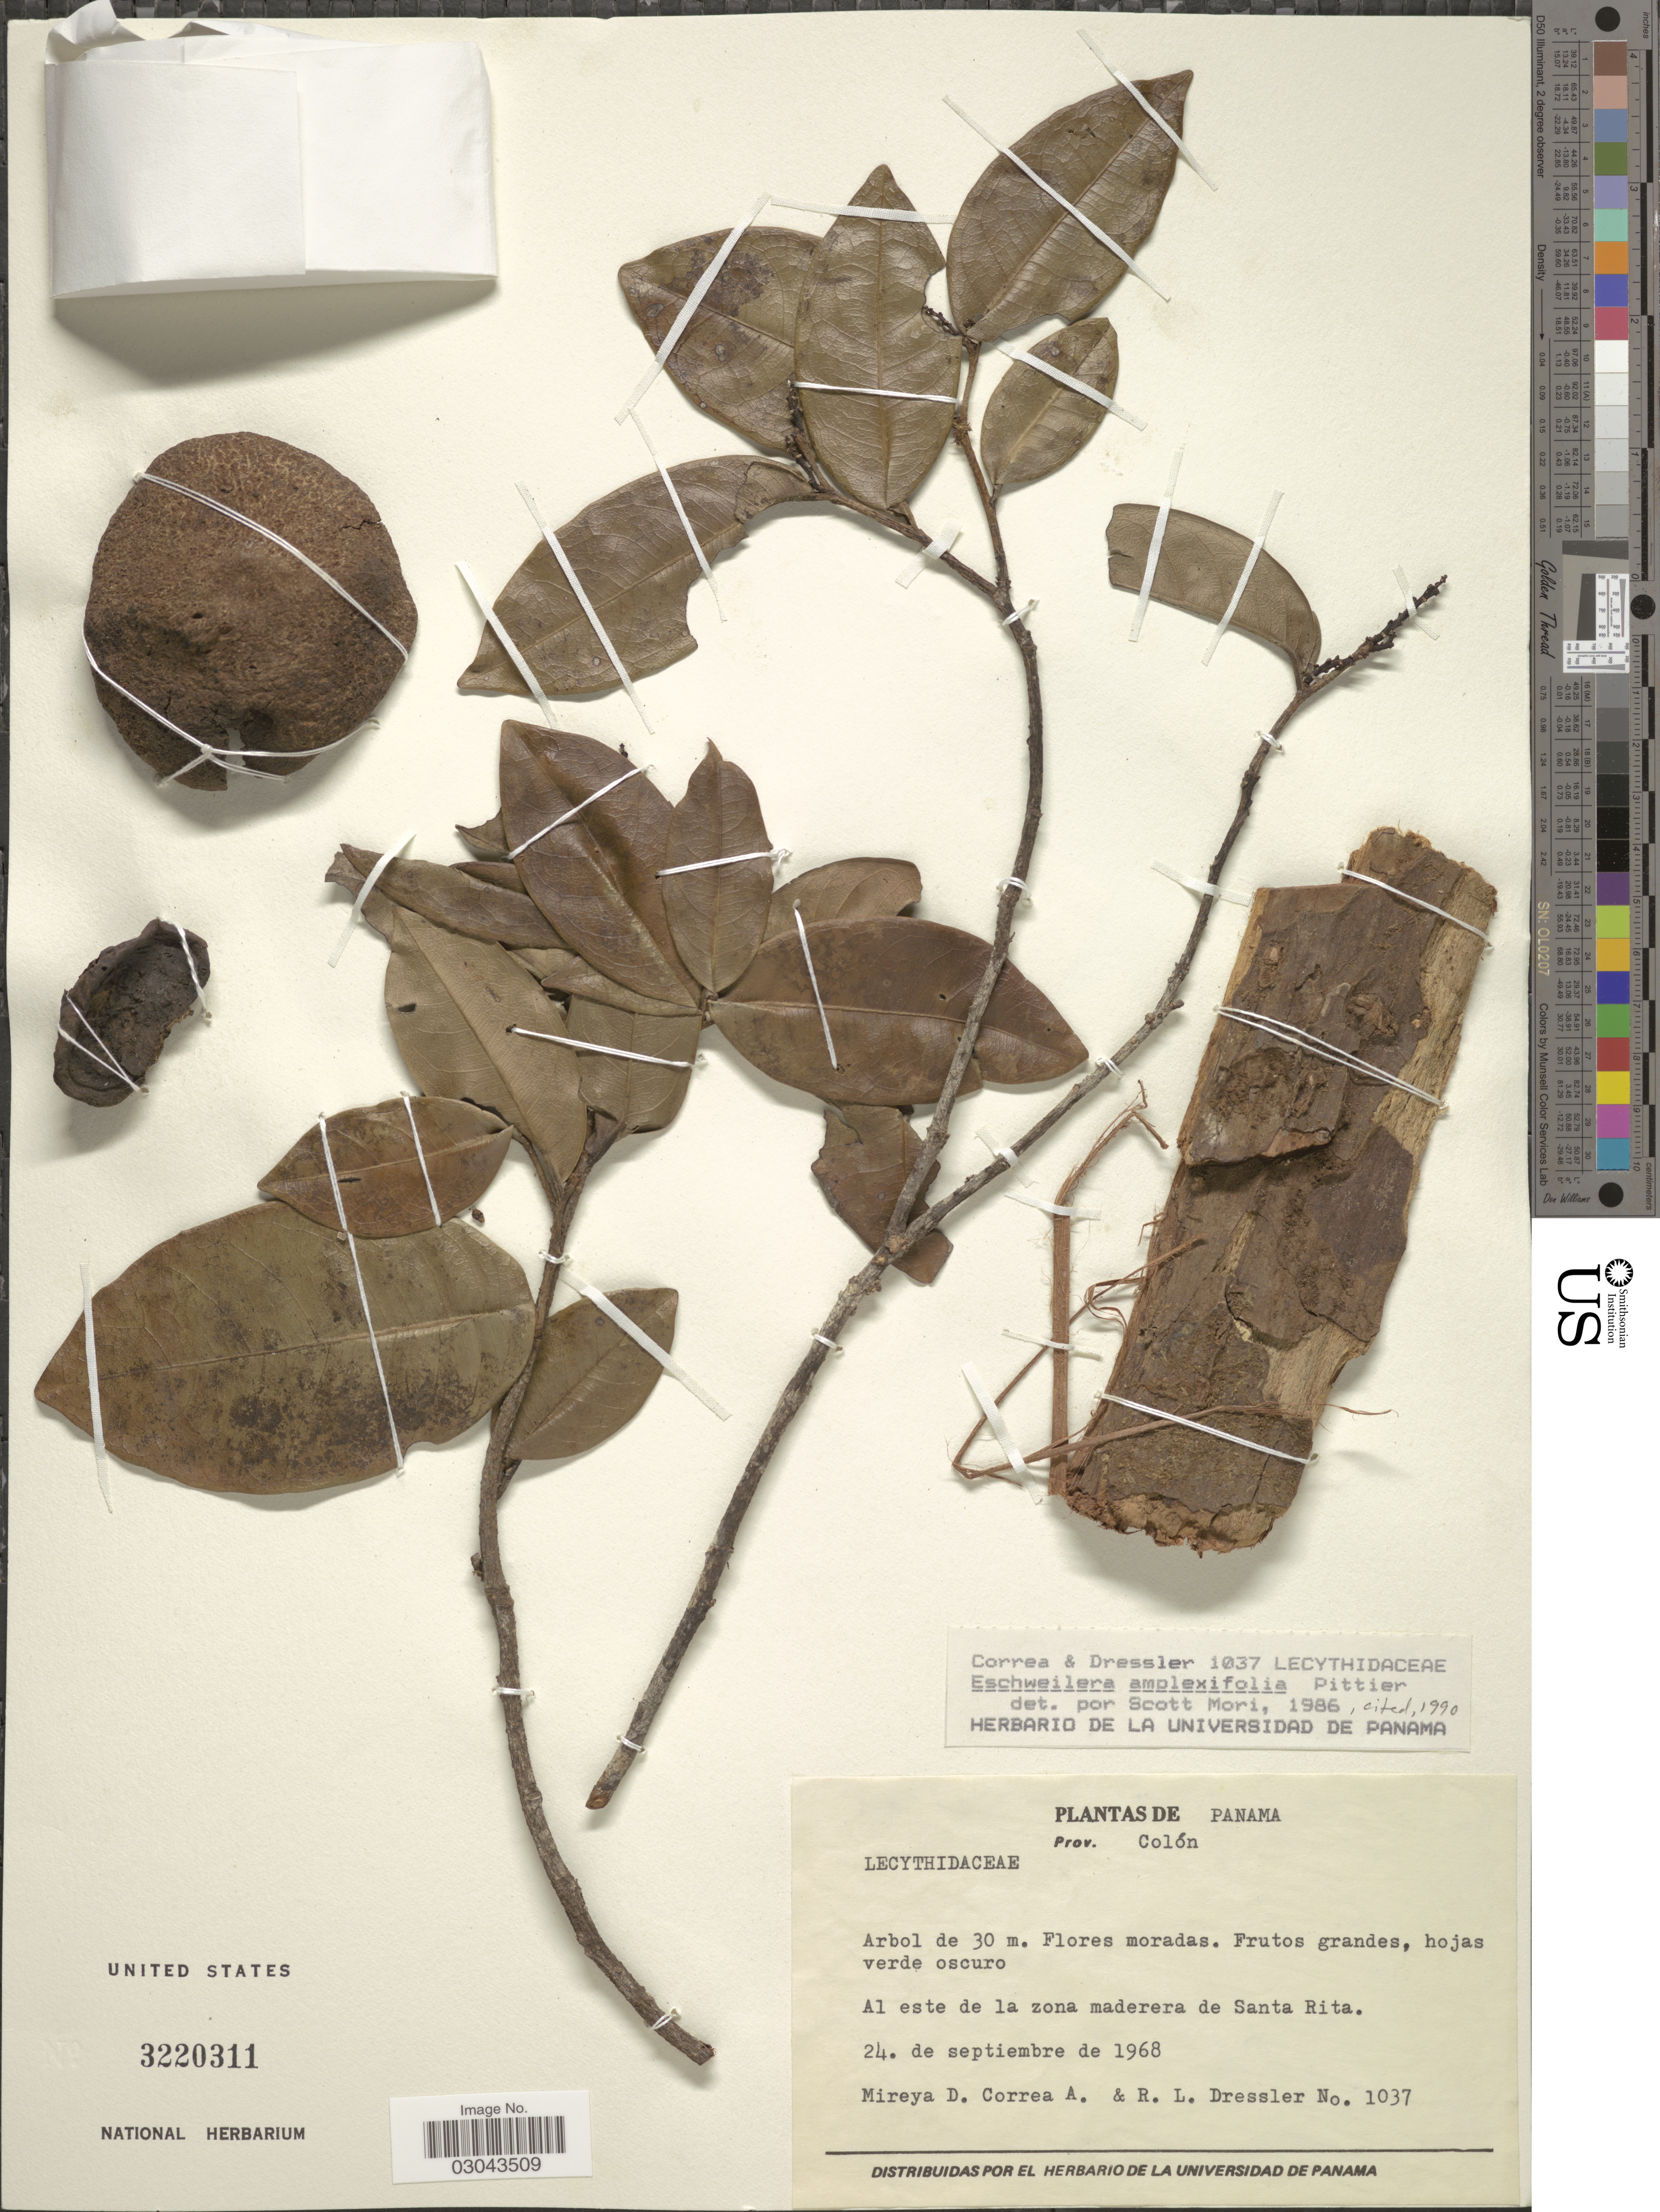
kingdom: Plantae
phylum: Tracheophyta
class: Magnoliopsida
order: Ericales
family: Lecythidaceae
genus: Eschweilera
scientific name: Eschweilera amplexifolia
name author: S.A. Mori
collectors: M. D. Corrêa-A. & R. Dressler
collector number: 1037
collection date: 1968-09-24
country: Panama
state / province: Colón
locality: Al este de la zona maderera de Santa Rita.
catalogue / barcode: US 3220311